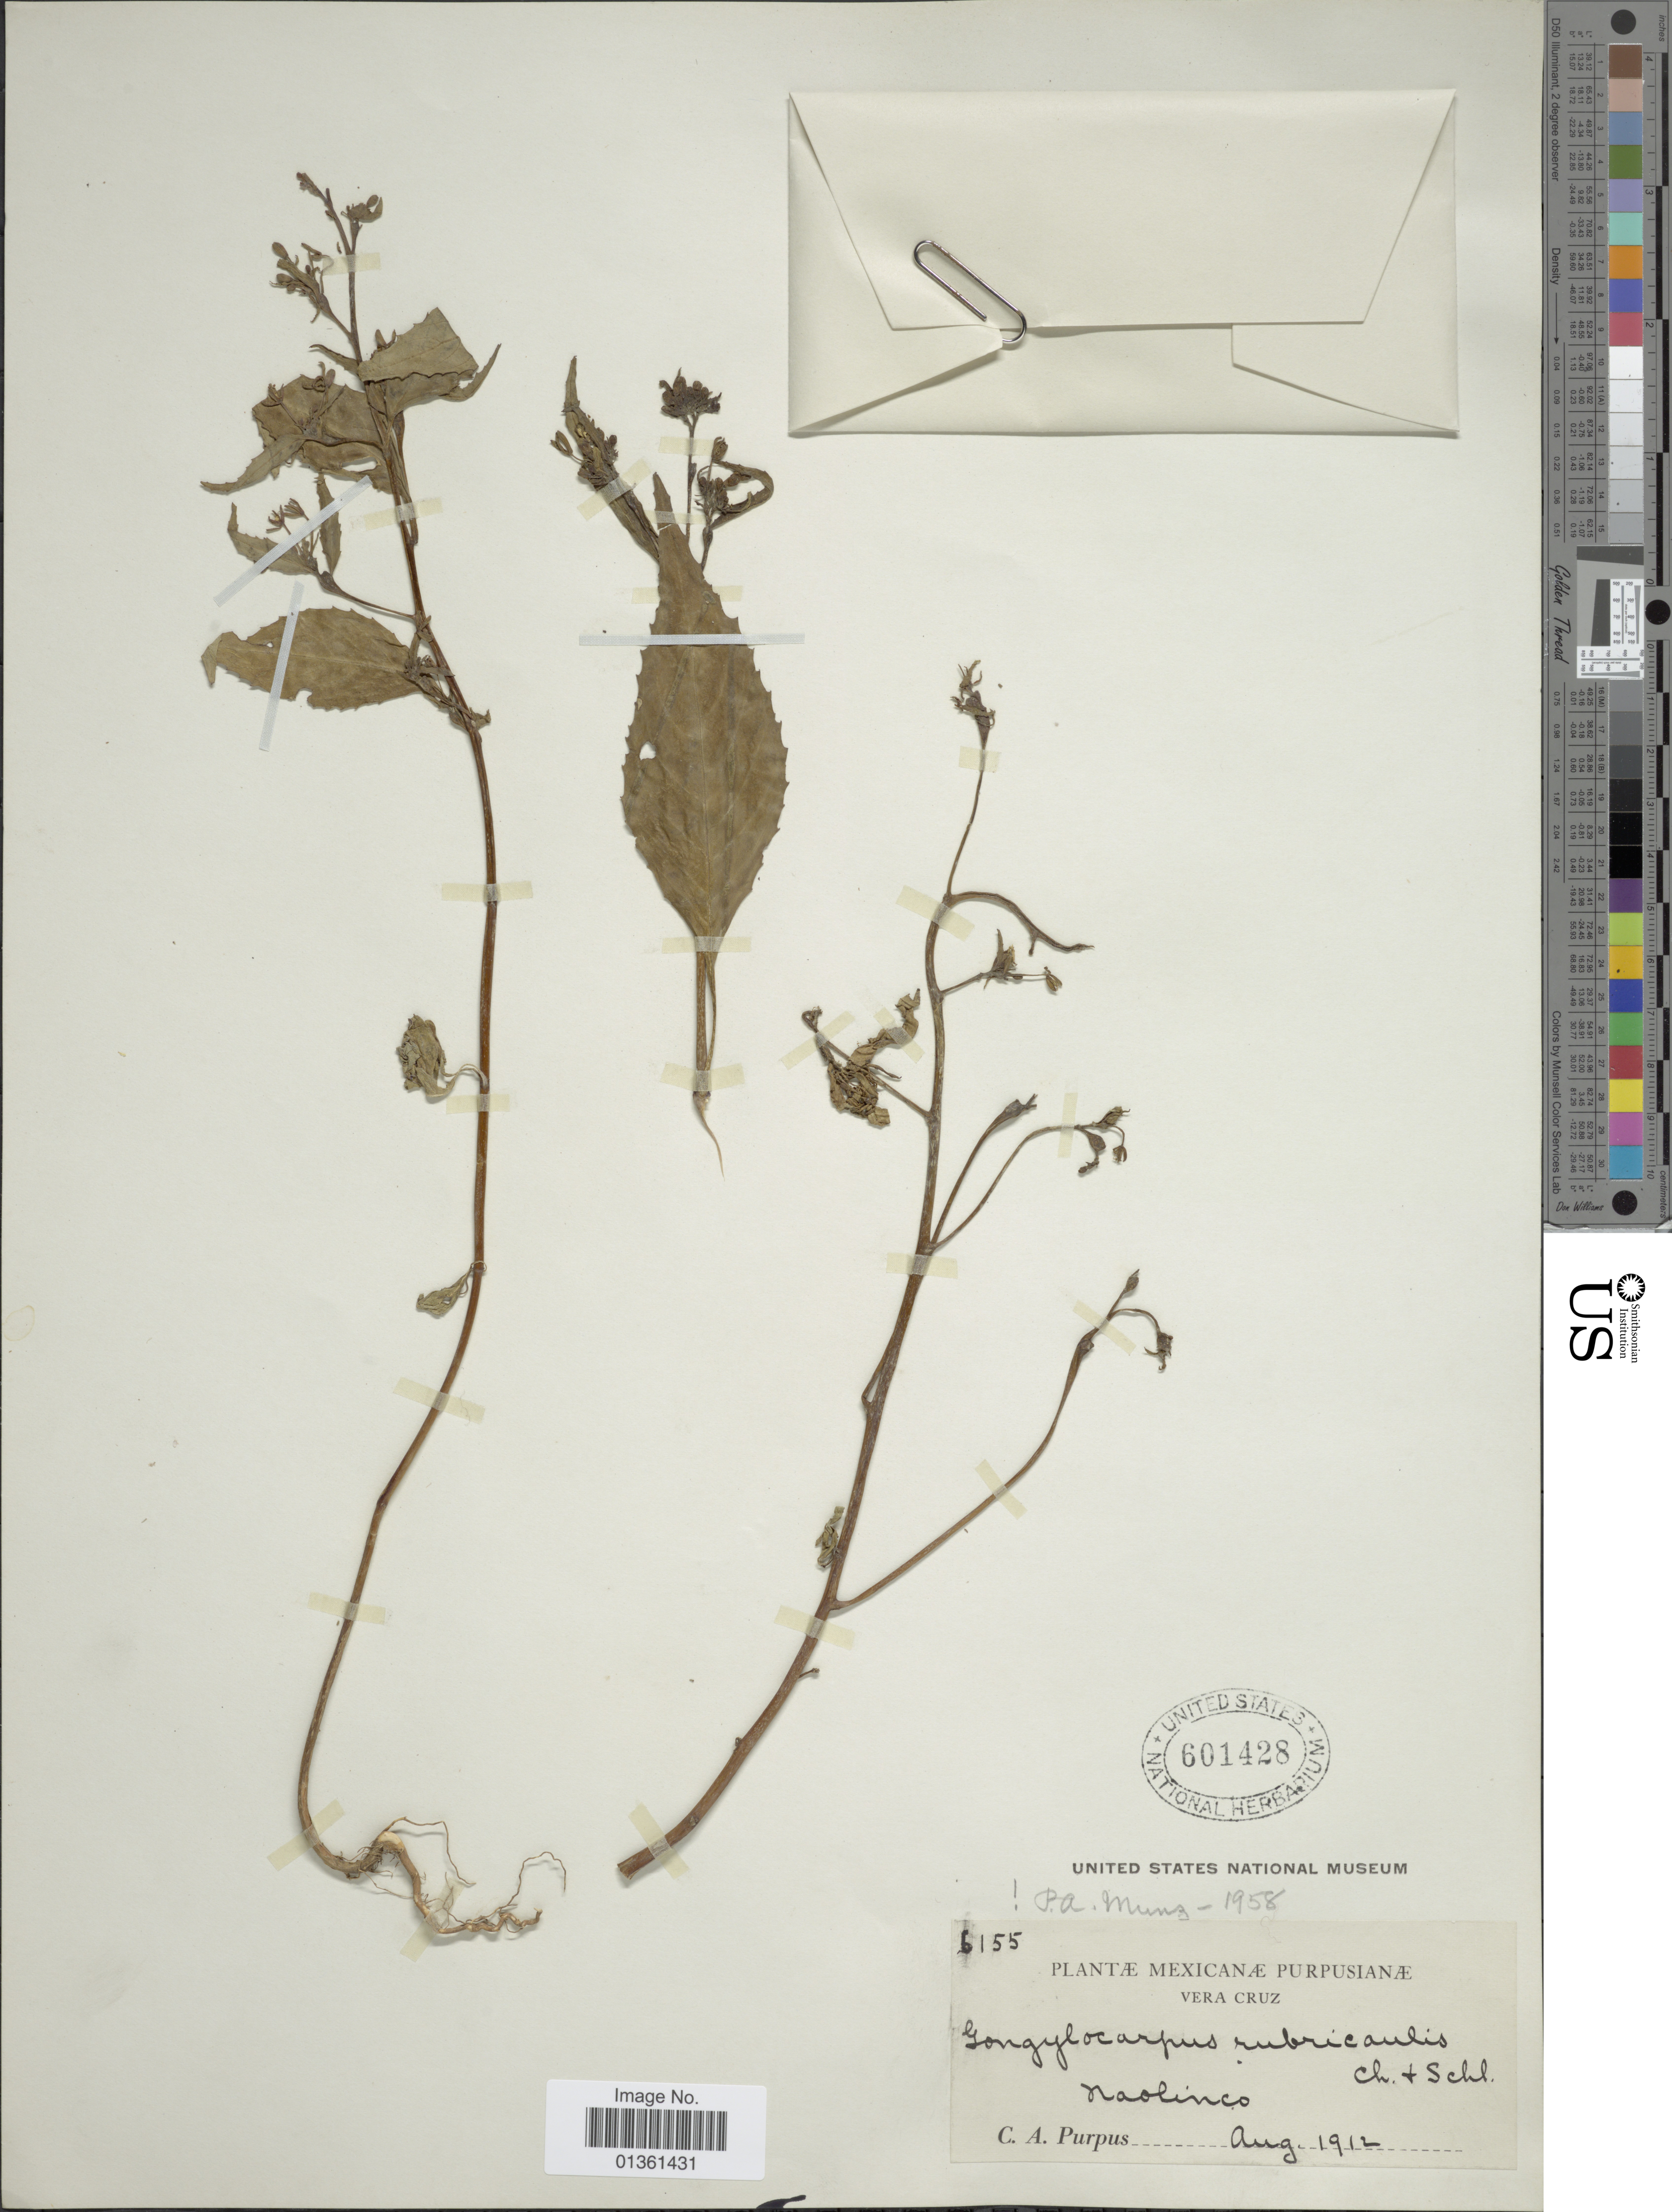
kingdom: Plantae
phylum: Tracheophyta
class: Magnoliopsida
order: Myrtales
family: Onagraceae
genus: Gongylocarpus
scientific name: Gongylocarpus rubricaulis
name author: Schltdl. & Cham.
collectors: C. A. Purpus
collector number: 6155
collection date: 1912-08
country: Mexico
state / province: Veracruz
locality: Vera Cruz. Naolinco.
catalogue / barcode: US 601428